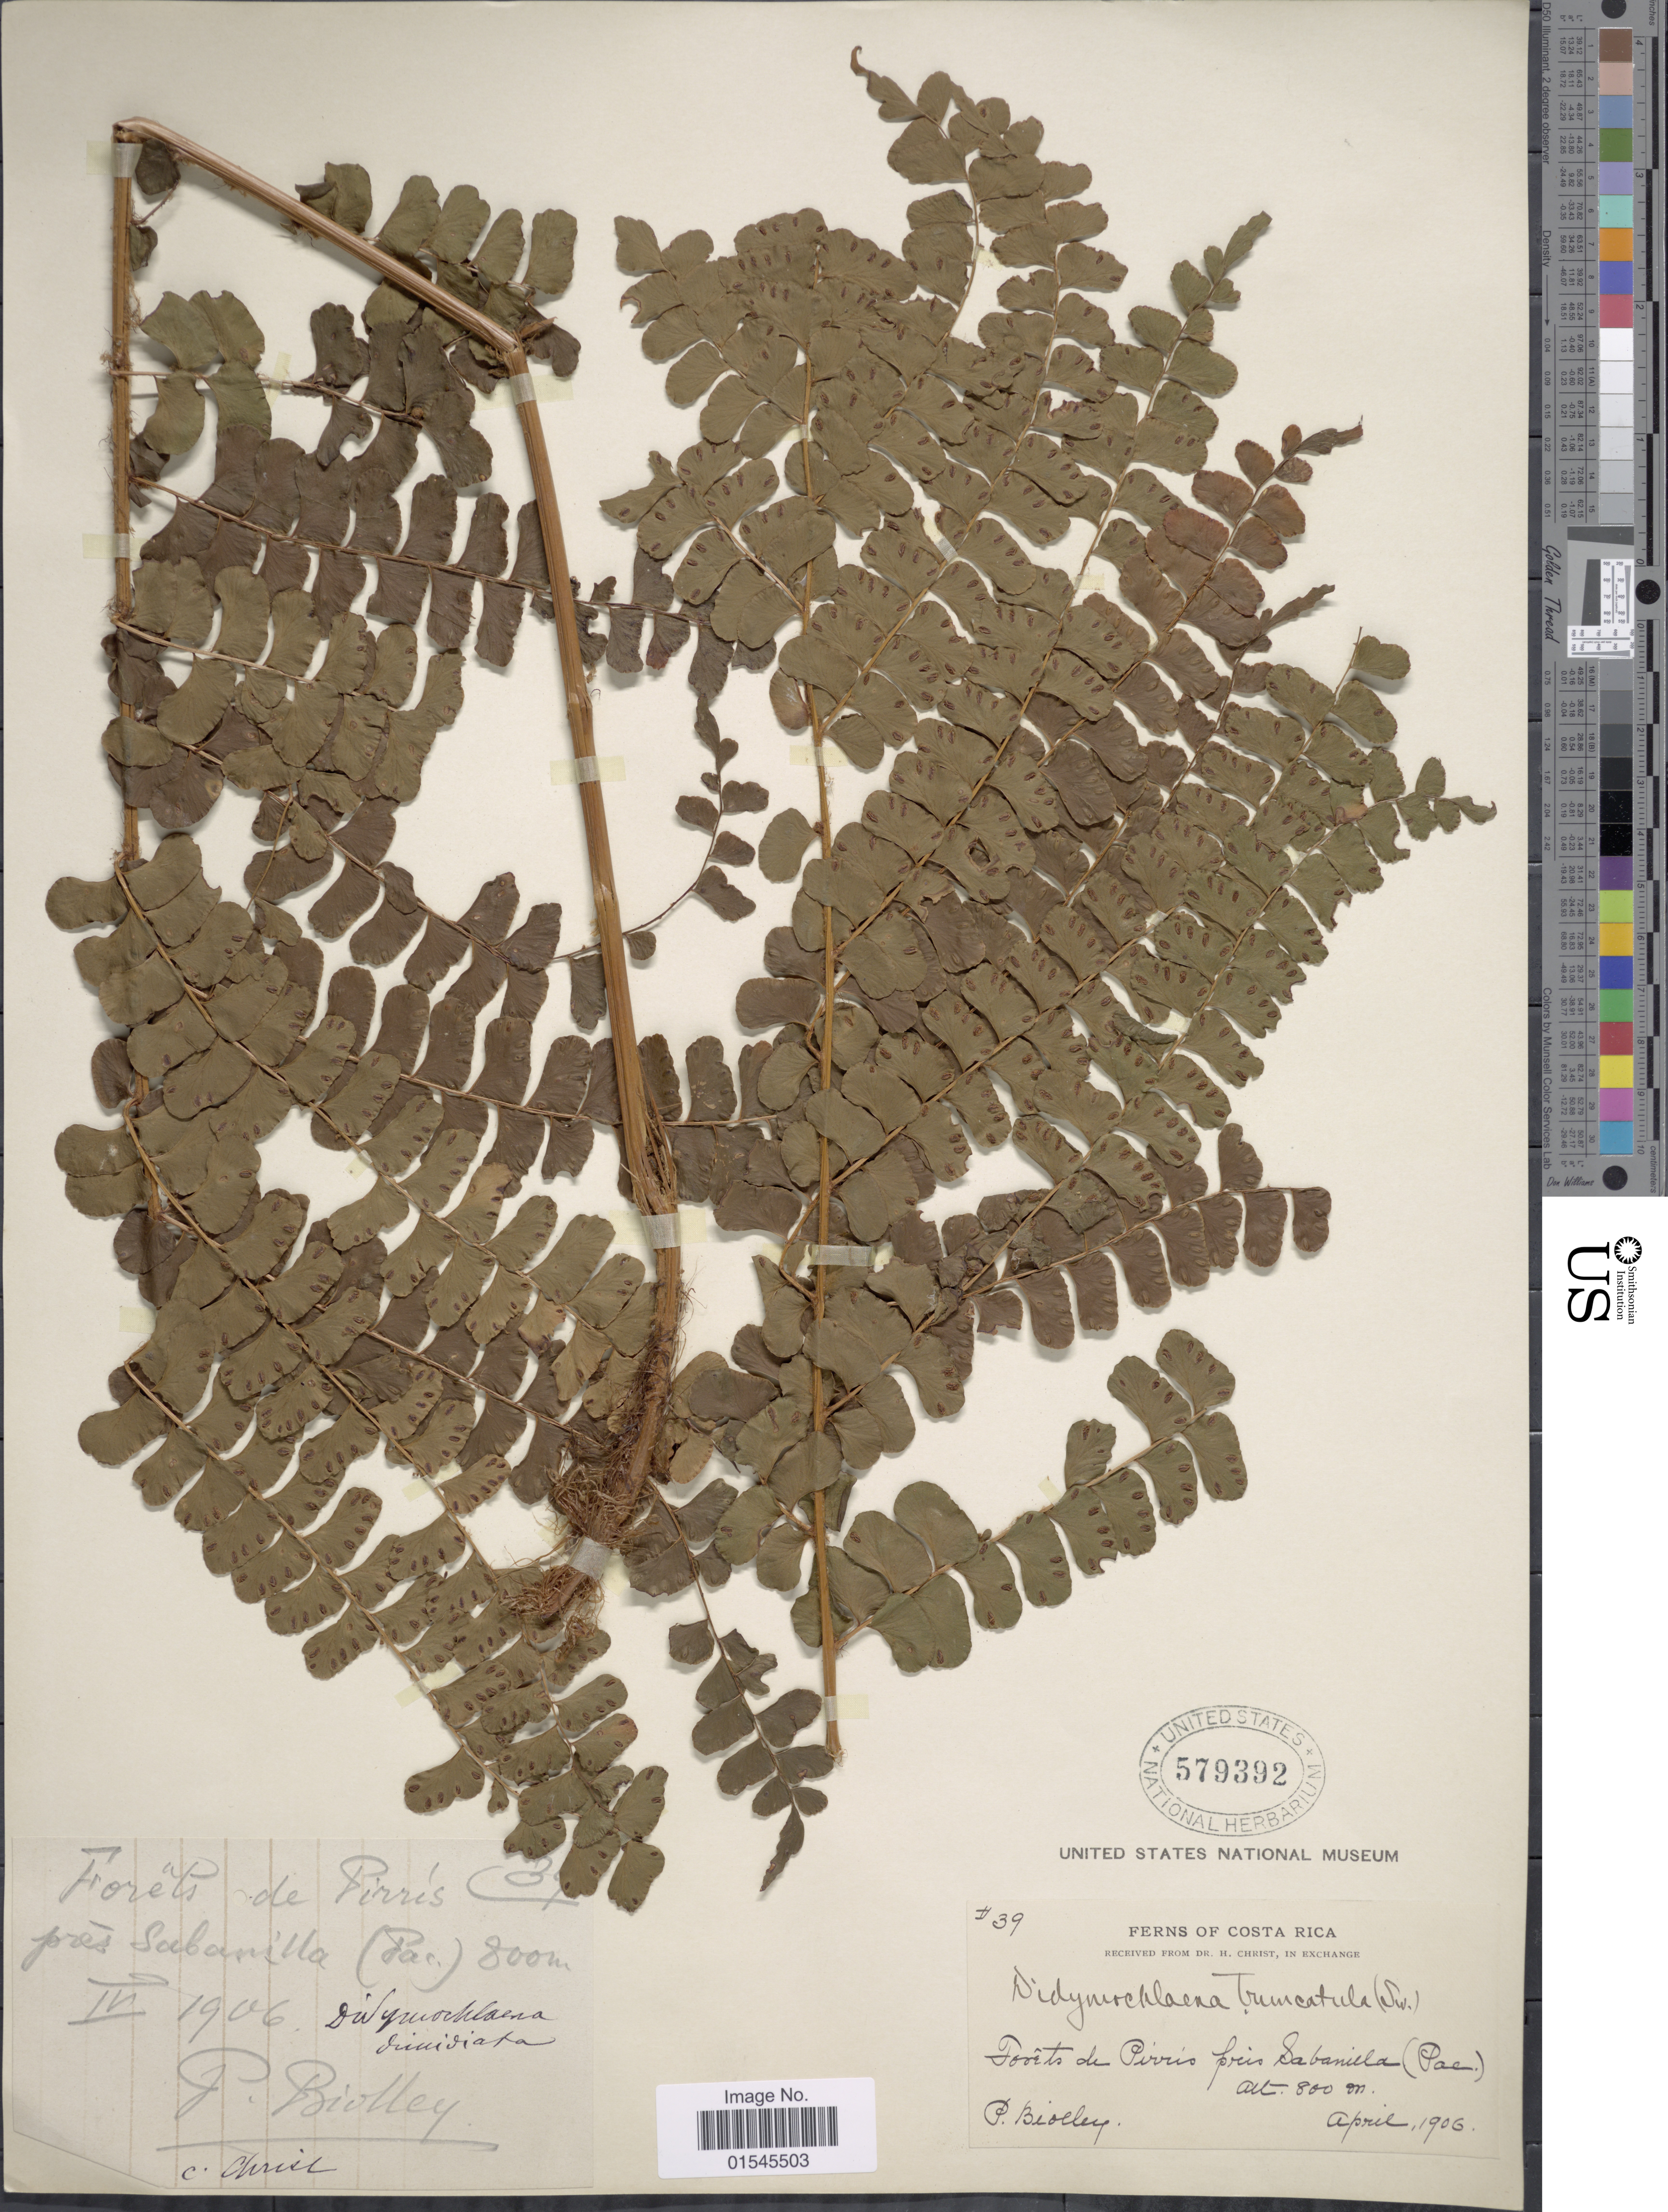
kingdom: Plantae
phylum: Tracheophyta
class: Polypodiopsida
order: Polypodiales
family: Didymochlaenaceae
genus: Didymochlaena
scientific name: Didymochlaena truncatula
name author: (Sw.) J. Sm.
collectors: P. Biolley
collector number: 39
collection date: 1906-04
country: Costa Rica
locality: Forets de Pirris pres Sabanilla (Pac)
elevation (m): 800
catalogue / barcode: US 579392